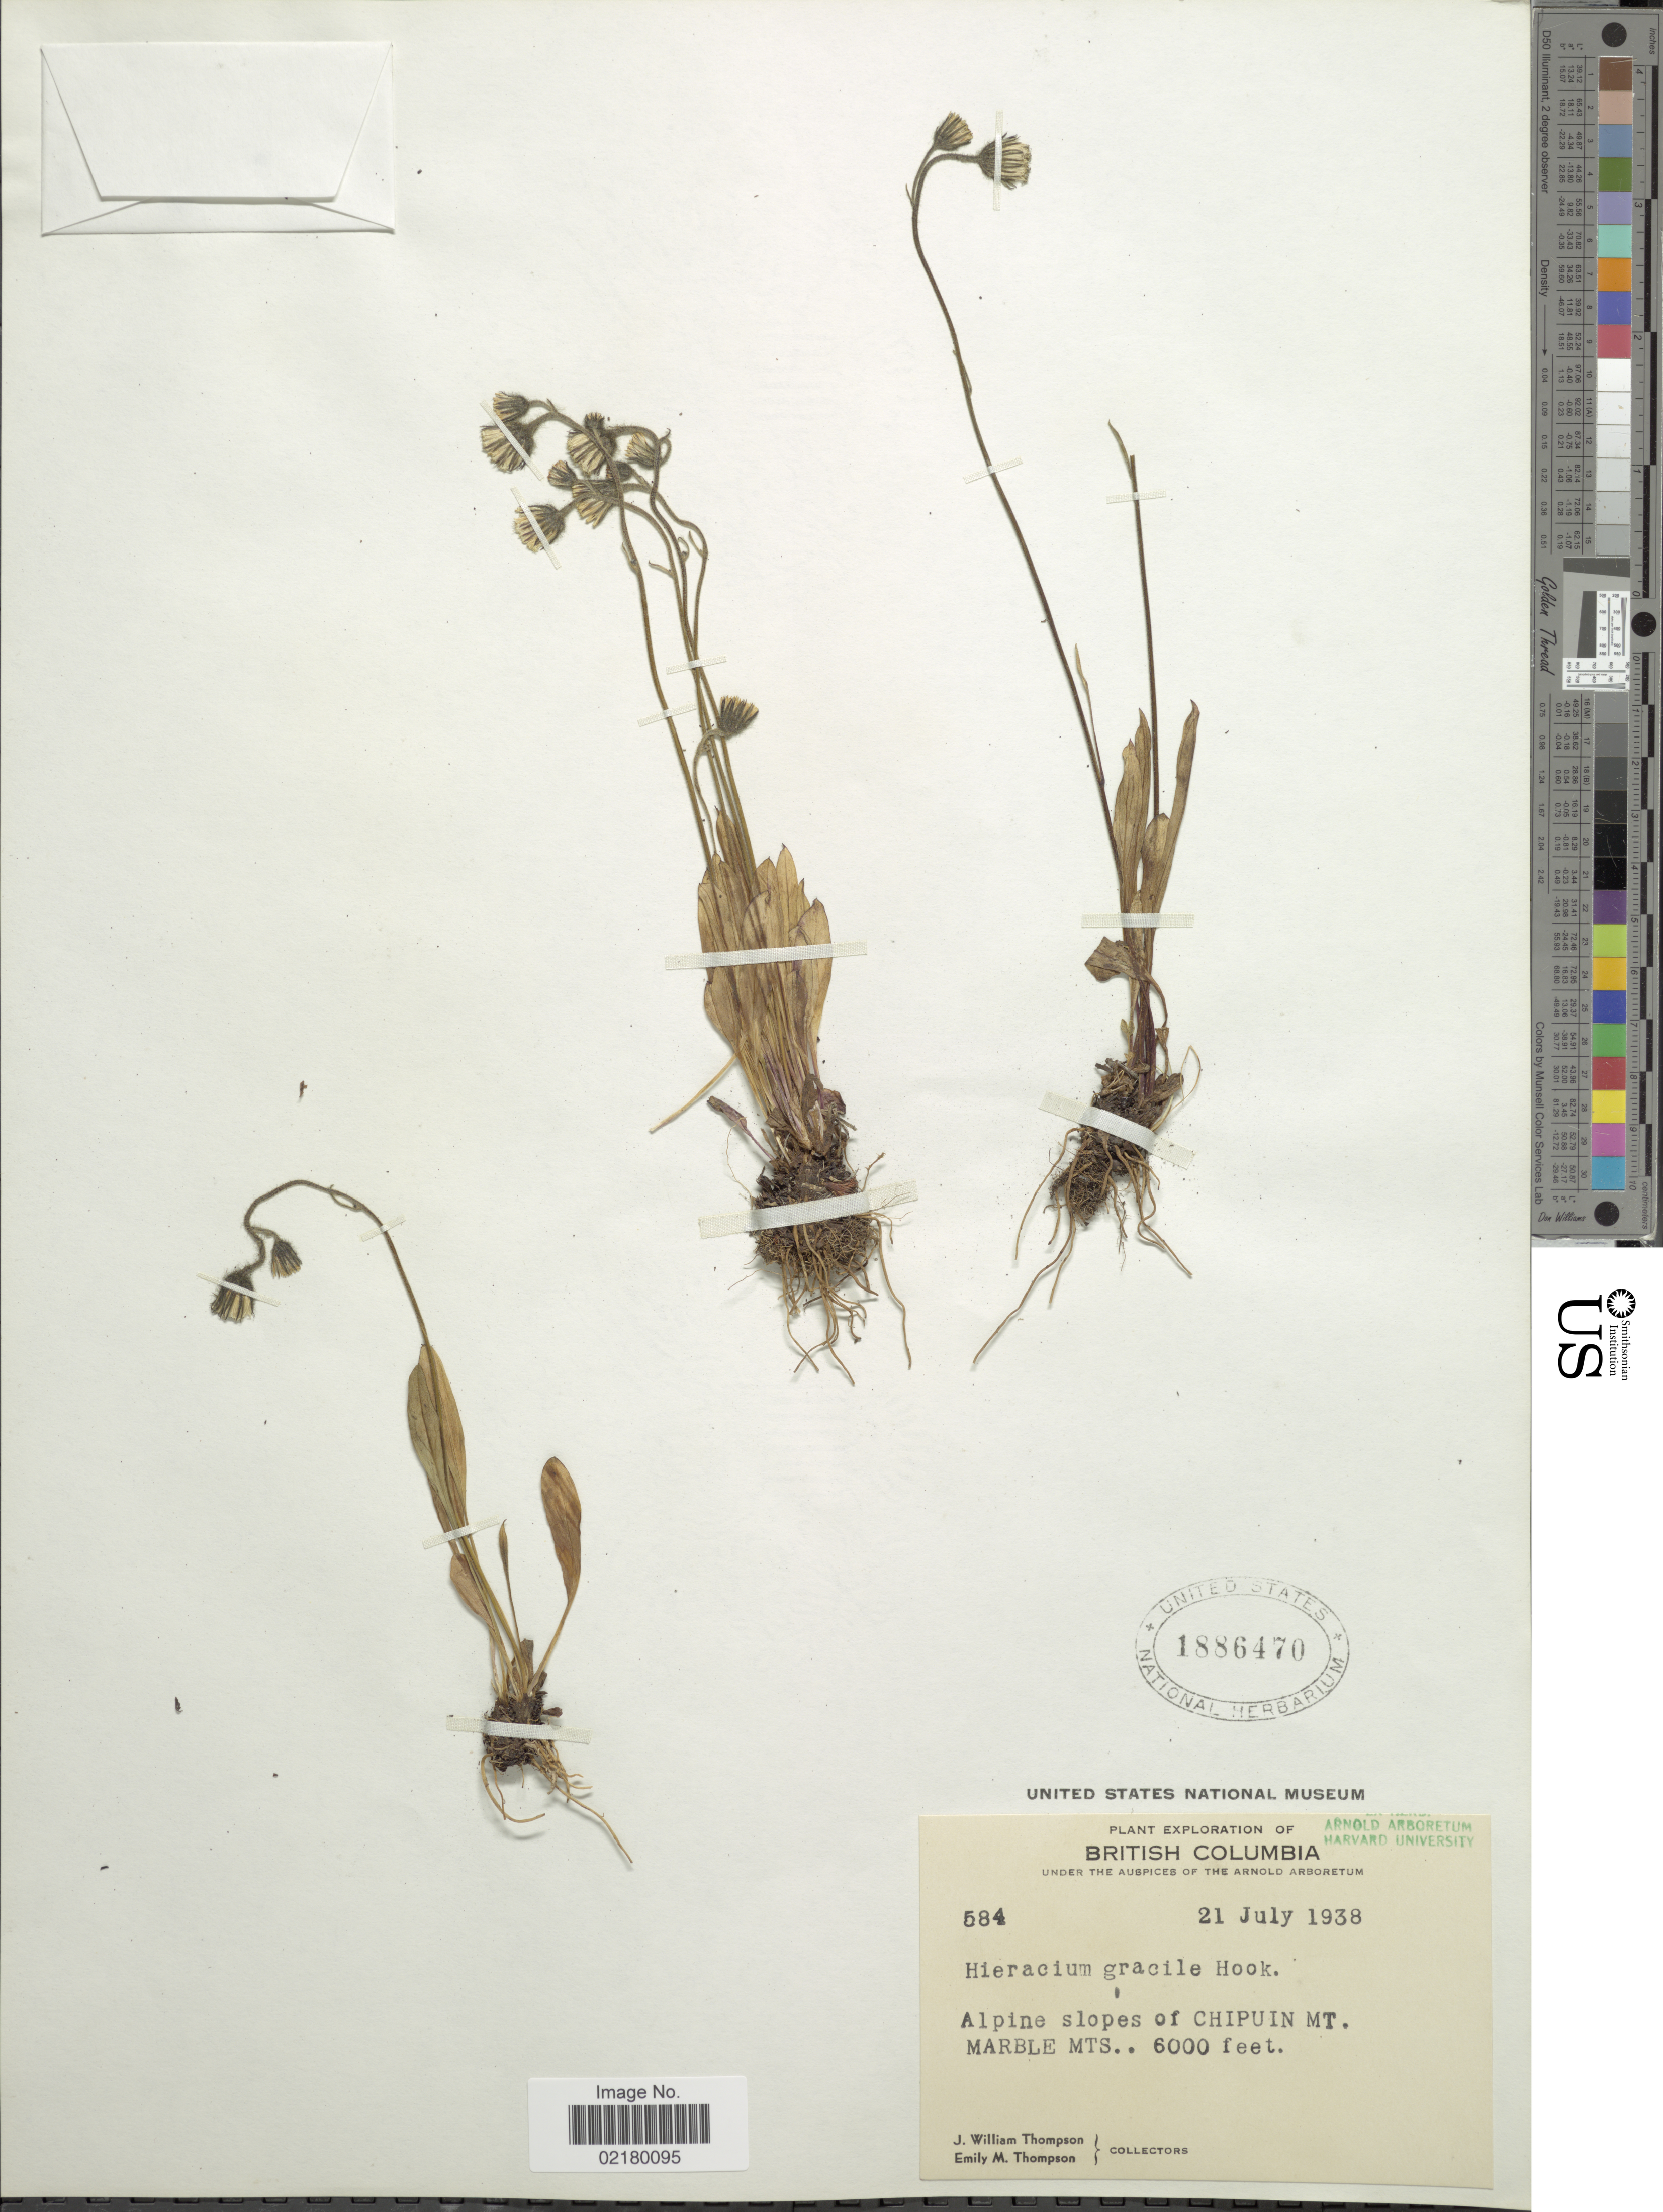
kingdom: Plantae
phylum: Tracheophyta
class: Magnoliopsida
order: Asterales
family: Asteraceae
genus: Hieracium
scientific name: Hieracium triste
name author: Willd. ex Spreng.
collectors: J. W. Thompson & E. M. Thompson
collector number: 584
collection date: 1938-07-21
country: Canada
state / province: British Columbia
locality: Alpine slopes of Chipui Mt. Marble Mts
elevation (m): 1829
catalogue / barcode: US 1886470